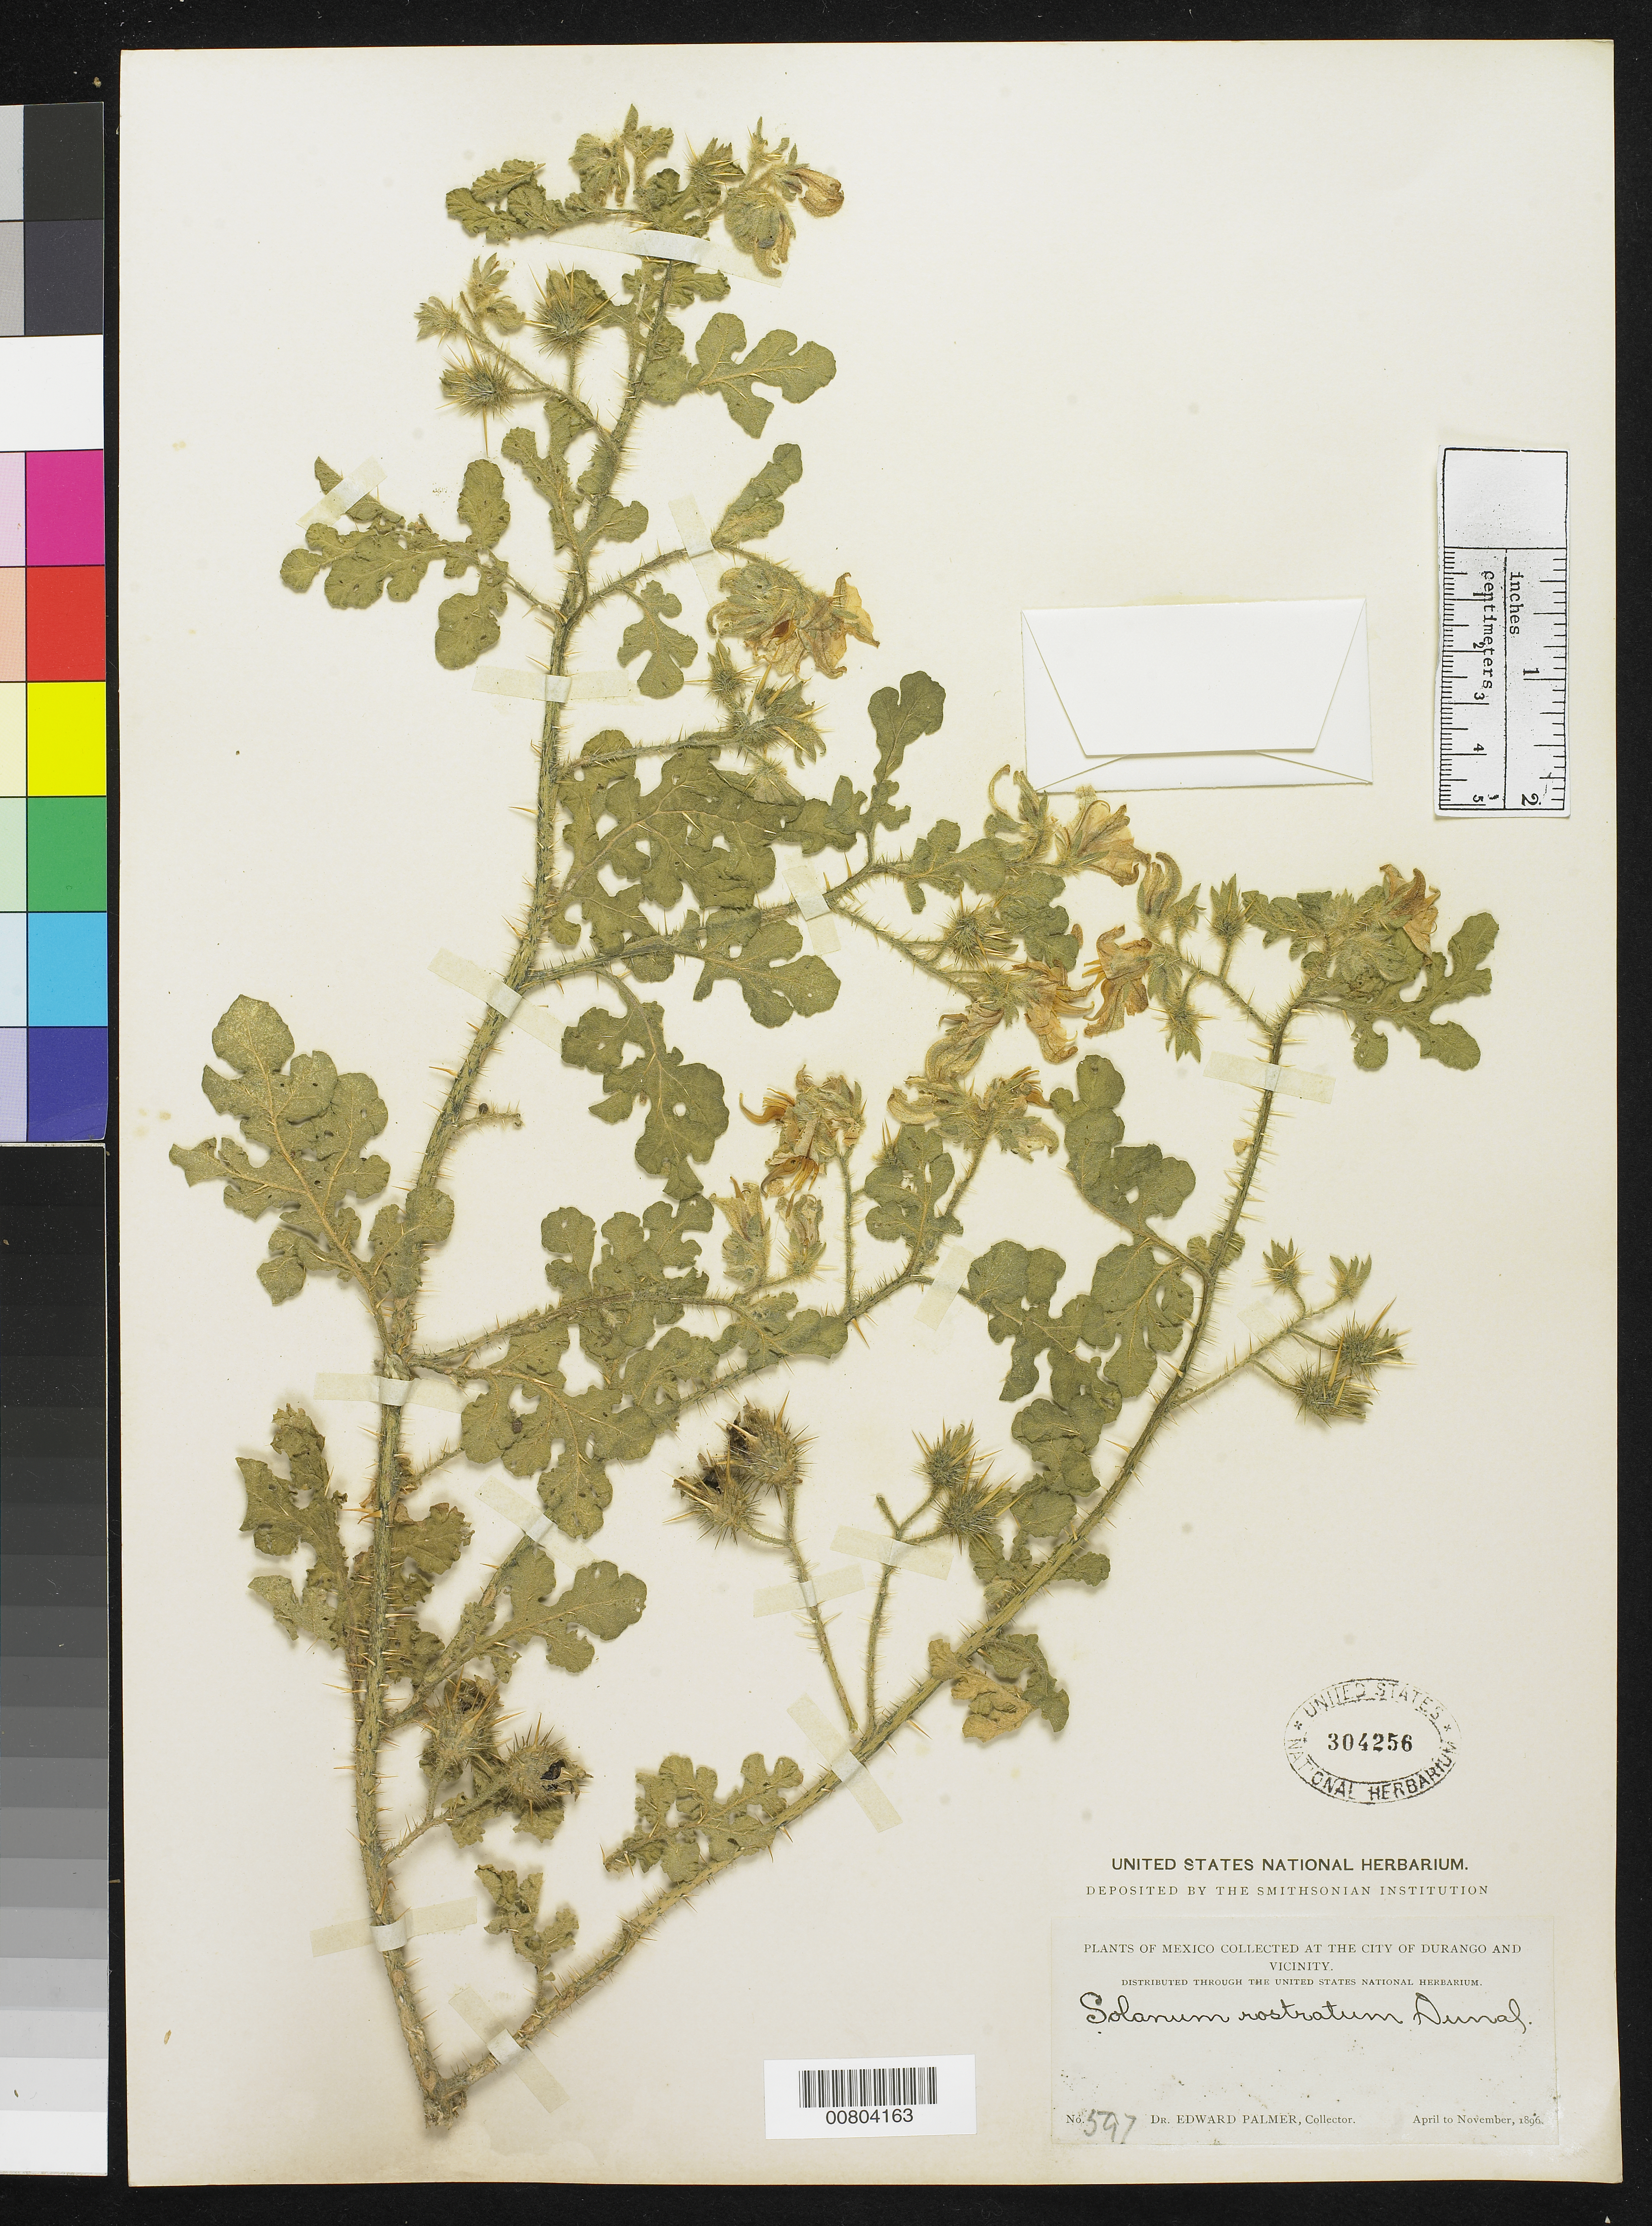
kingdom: Plantae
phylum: Tracheophyta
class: Magnoliopsida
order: Solanales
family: Solanaceae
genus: Solanum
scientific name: Solanum rostratum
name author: Dunal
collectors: E. Palmer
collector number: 597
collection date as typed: Apr 1896 to -- Nov 1896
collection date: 1896-04/1896-11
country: Mexico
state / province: Durango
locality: City of Durango and vicinity.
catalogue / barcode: US 304256